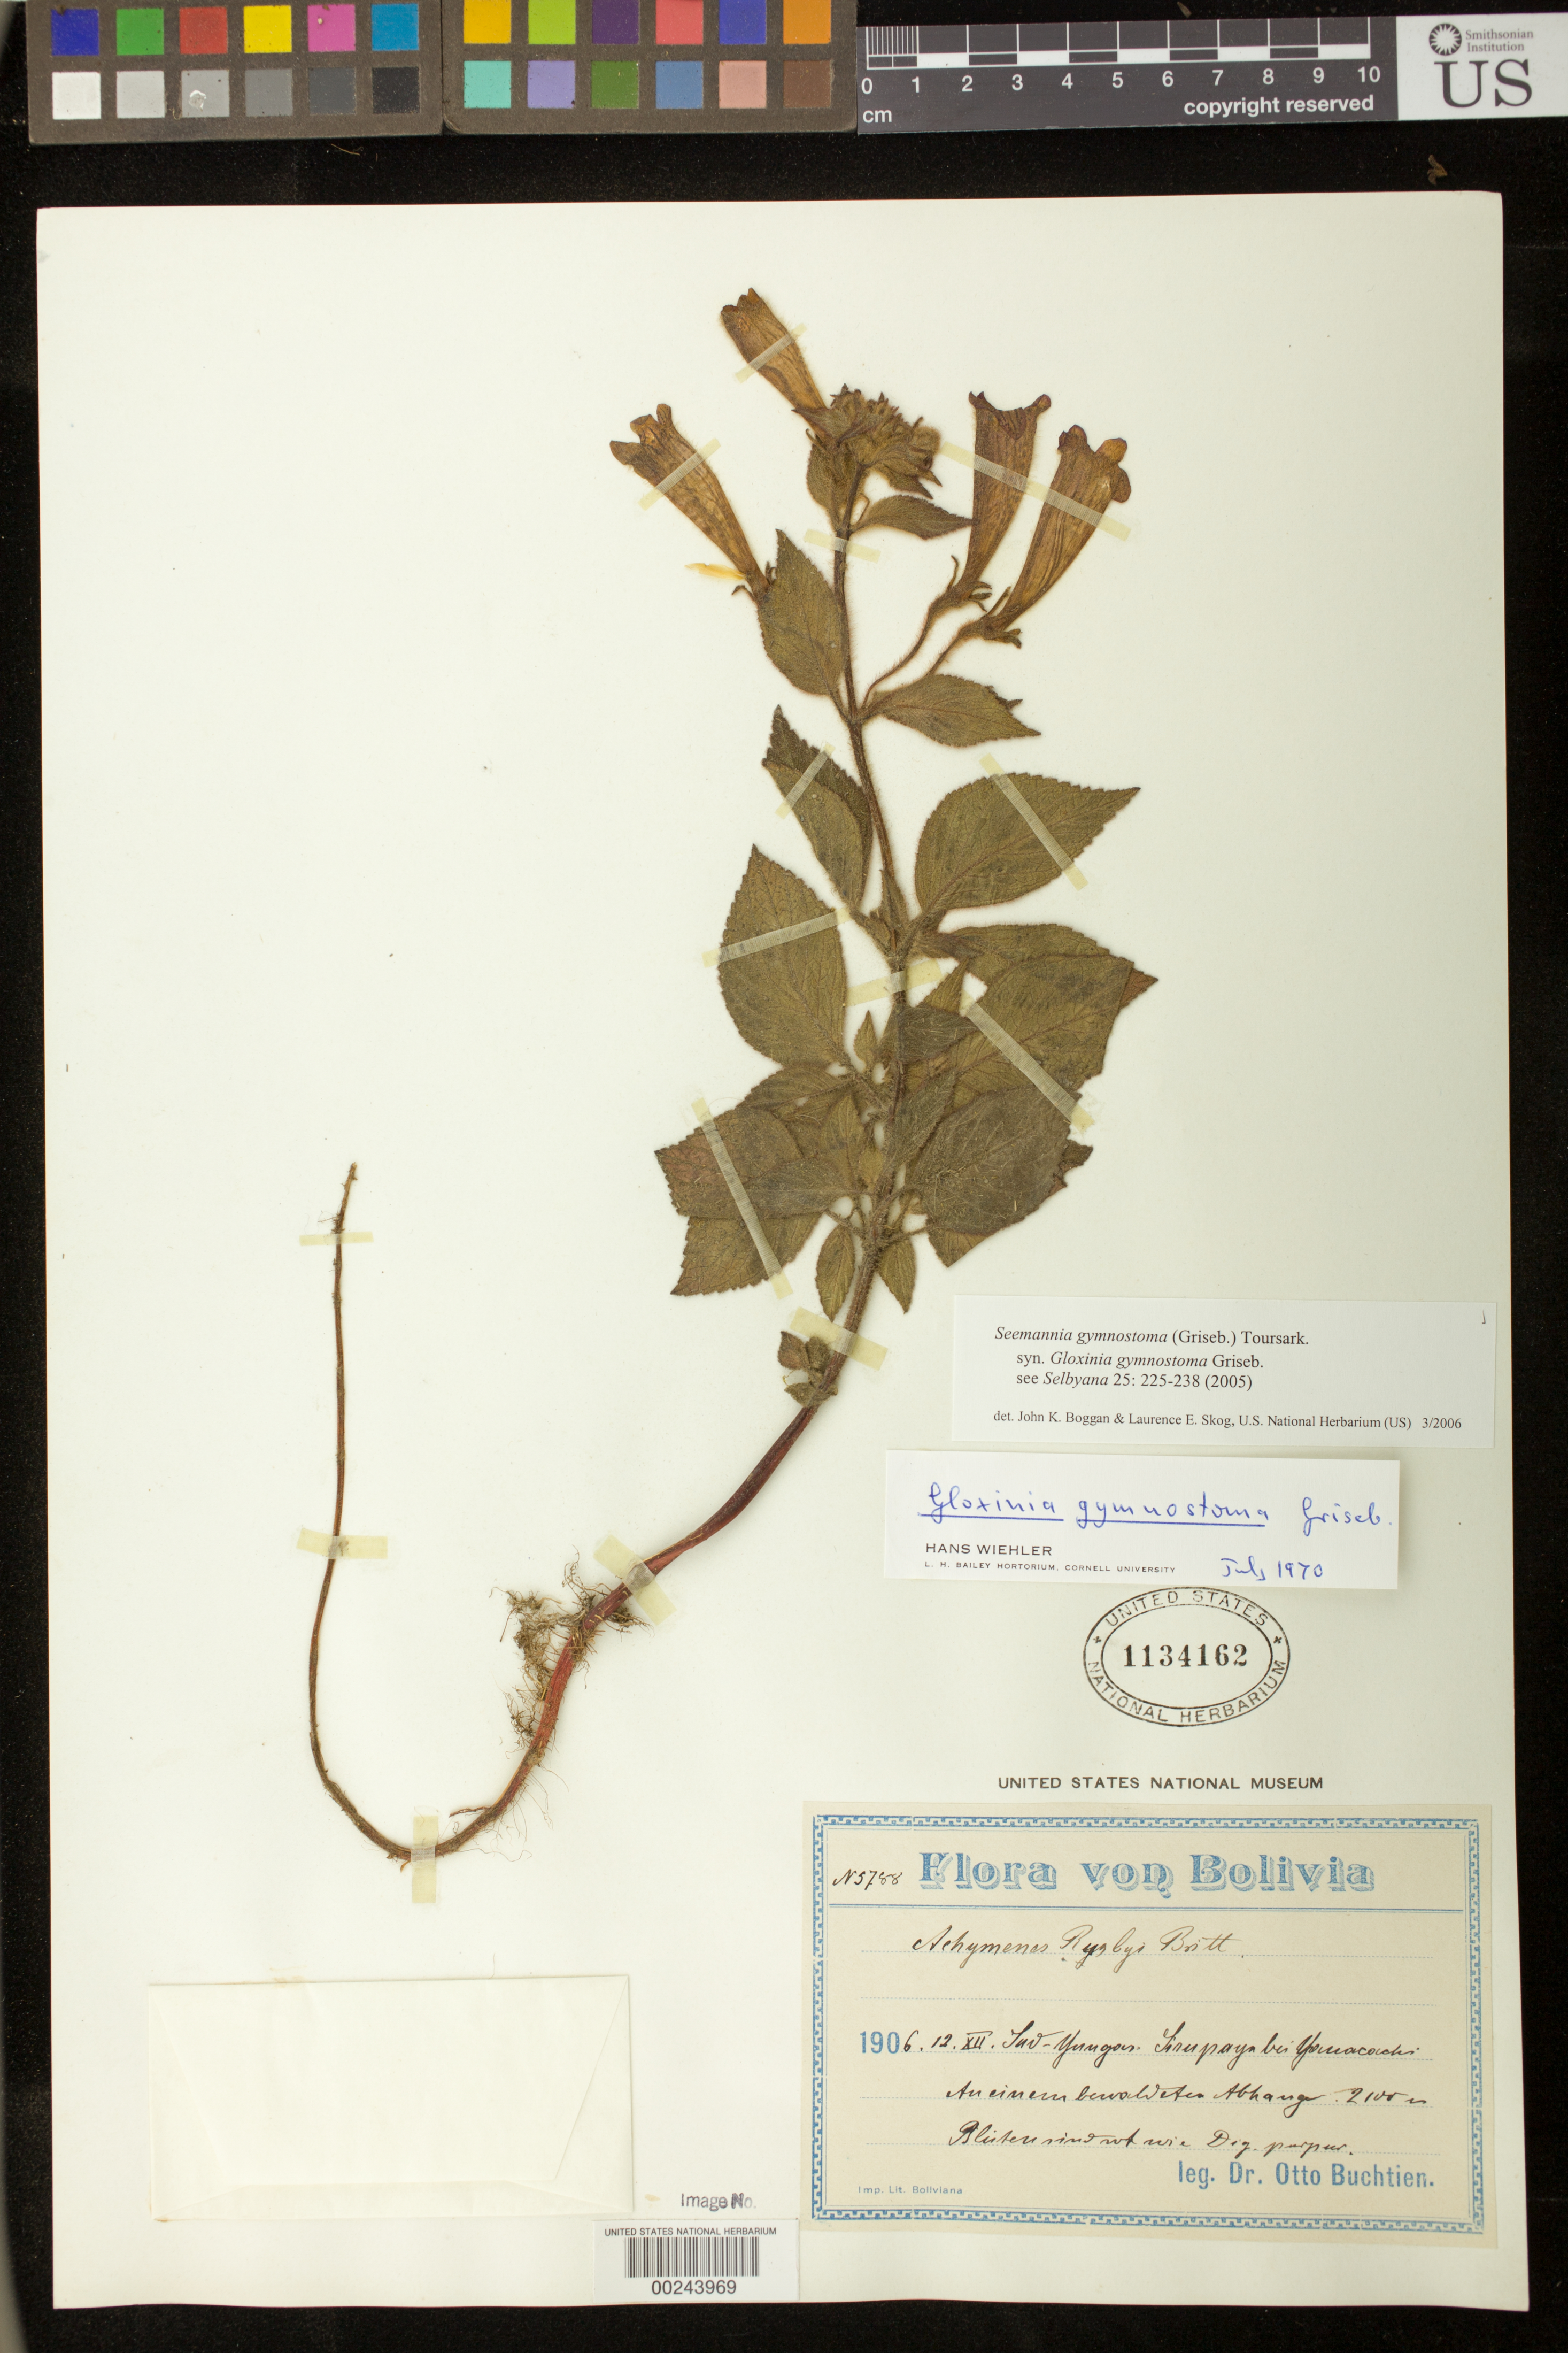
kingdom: Plantae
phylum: Tracheophyta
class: Magnoliopsida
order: Lamiales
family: Gesneriaceae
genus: Seemannia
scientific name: Seemannia gymnostoma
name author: (Griseb.) Toursark.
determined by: Boggan, J. K.; Skog, L. E.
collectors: O. Buchtien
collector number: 5788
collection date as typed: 12 Dec 1906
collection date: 1906-12-12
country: Bolivia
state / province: La Paz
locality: Sud-Yungas, Tirupaya bei Yomacoichi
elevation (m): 2100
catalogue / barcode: US 1134162